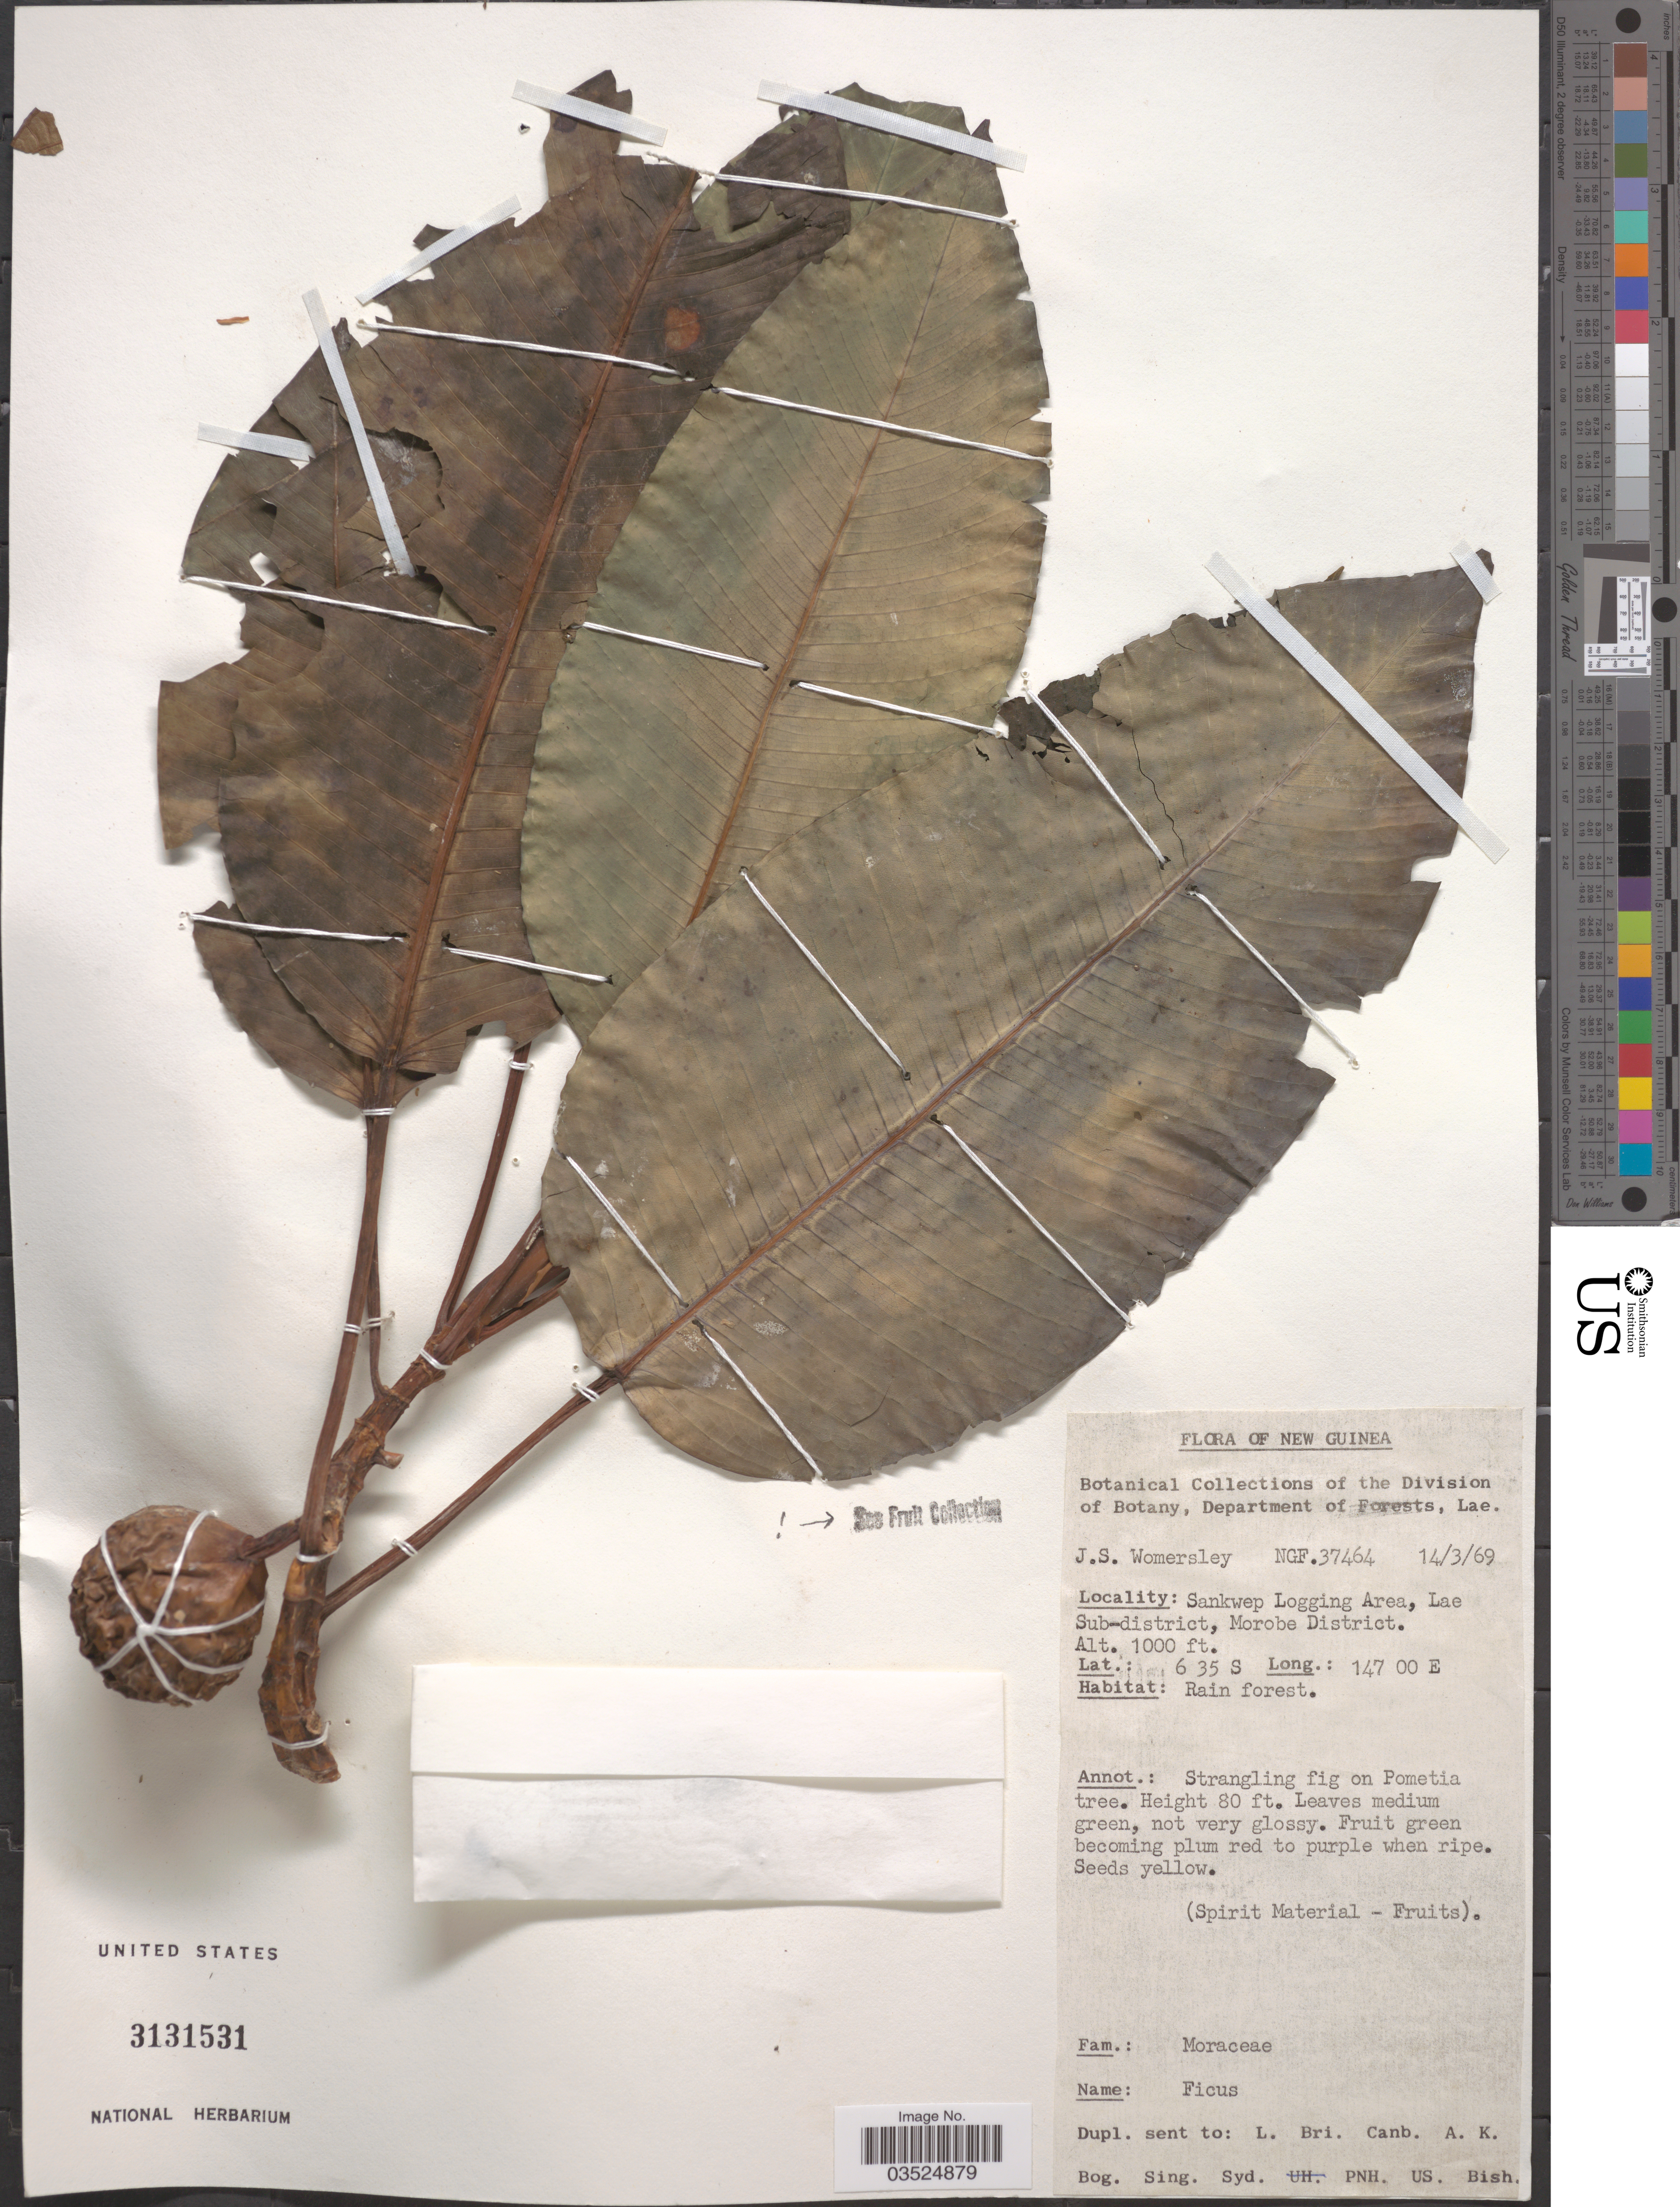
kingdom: Plantae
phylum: Tracheophyta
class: Magnoliopsida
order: Rosales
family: Moraceae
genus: Ficus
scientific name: Ficus sp.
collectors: J. S. Womersley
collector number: NGF.37464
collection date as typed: Transcribed d/m/y: 14/3/69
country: Papua New Guinea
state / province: Morobe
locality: New Guinea. Sankwep Logging Area, Lae Sub-district, Morobe District.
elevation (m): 305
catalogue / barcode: US 3131531